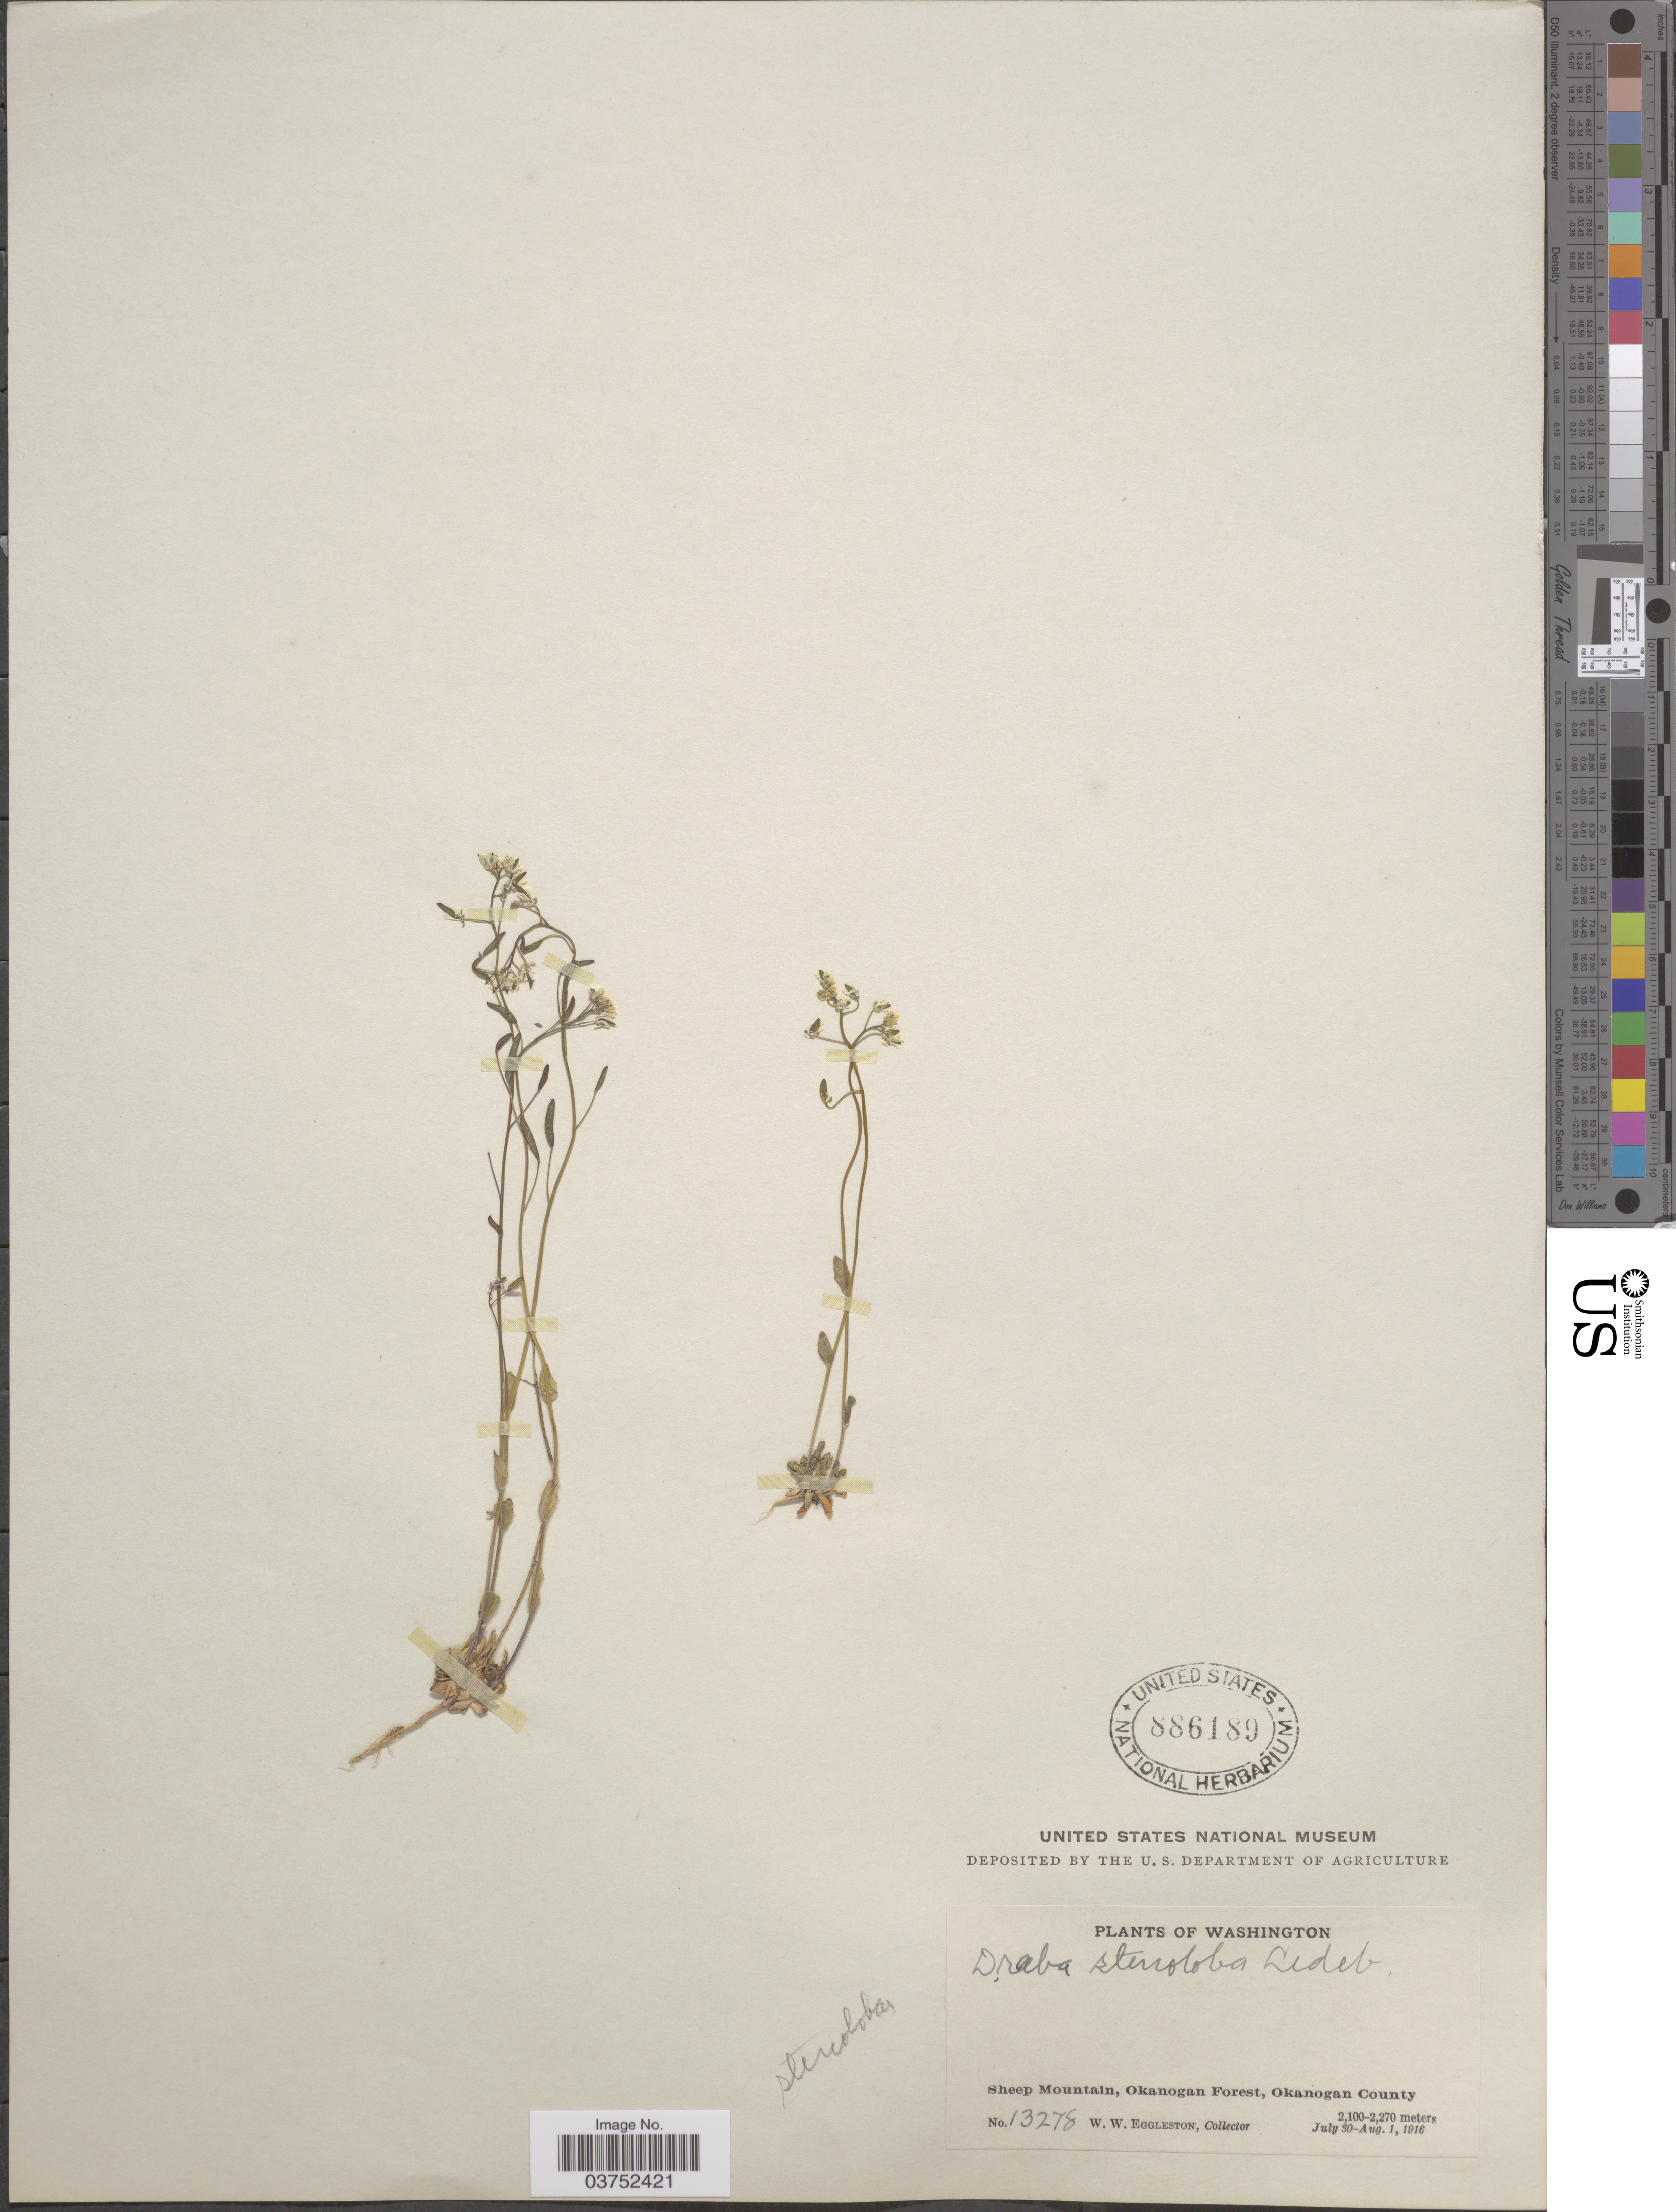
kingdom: Plantae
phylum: Tracheophyta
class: Magnoliopsida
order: Brassicales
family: Brassicaceae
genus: Draba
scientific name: Draba stenoloba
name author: Ledeb.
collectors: W. W. Eggleston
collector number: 13278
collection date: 1916-07-30/1916-08-01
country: United States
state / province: Washington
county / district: Okanogan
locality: Sheep Mountain, Okanogan Forest, Okanogan County.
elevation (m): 2100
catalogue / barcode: US 886189